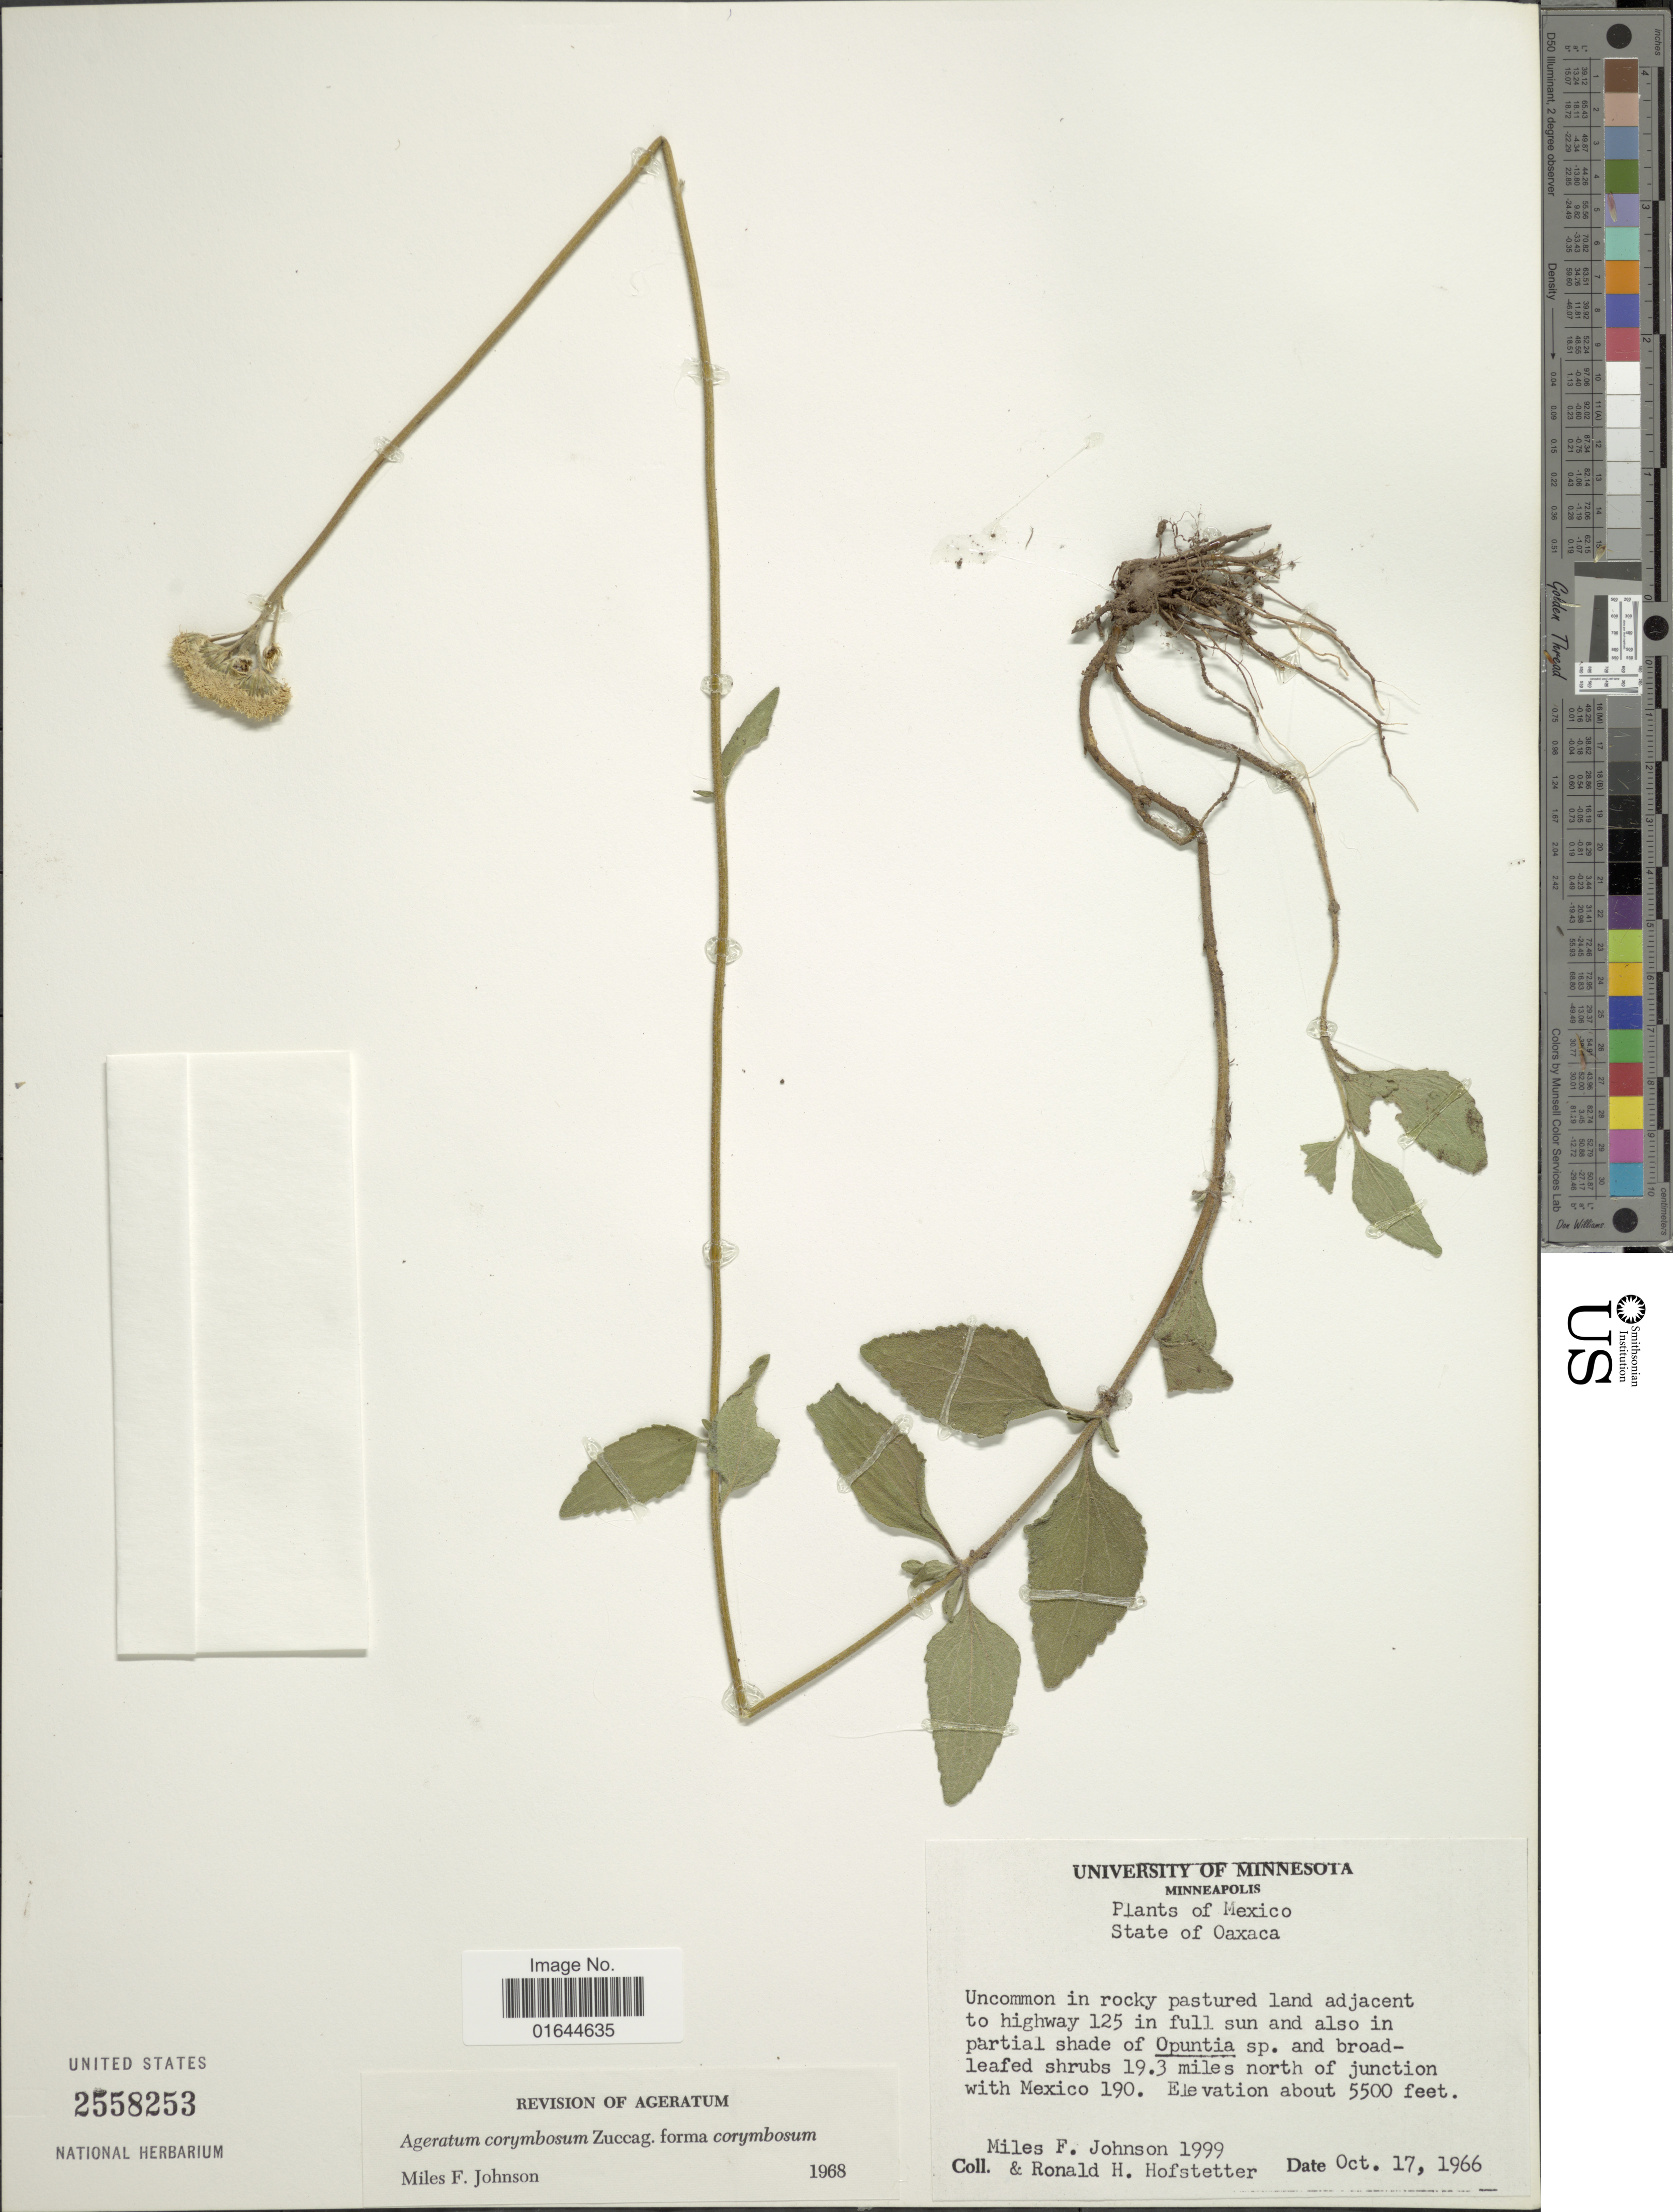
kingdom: Plantae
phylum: Tracheophyta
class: Magnoliopsida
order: Asterales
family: Asteraceae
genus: Ageratum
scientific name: Ageratum corymbosum f. corymbosum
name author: Zuccagni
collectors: M. F. Johnson & R. Hofstetter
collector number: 1999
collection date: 1966-10-17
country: Mexico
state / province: Oaxaca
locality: Mexico, 19.3 miles north of junction with Mexico 190.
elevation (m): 1676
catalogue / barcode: US 2558253